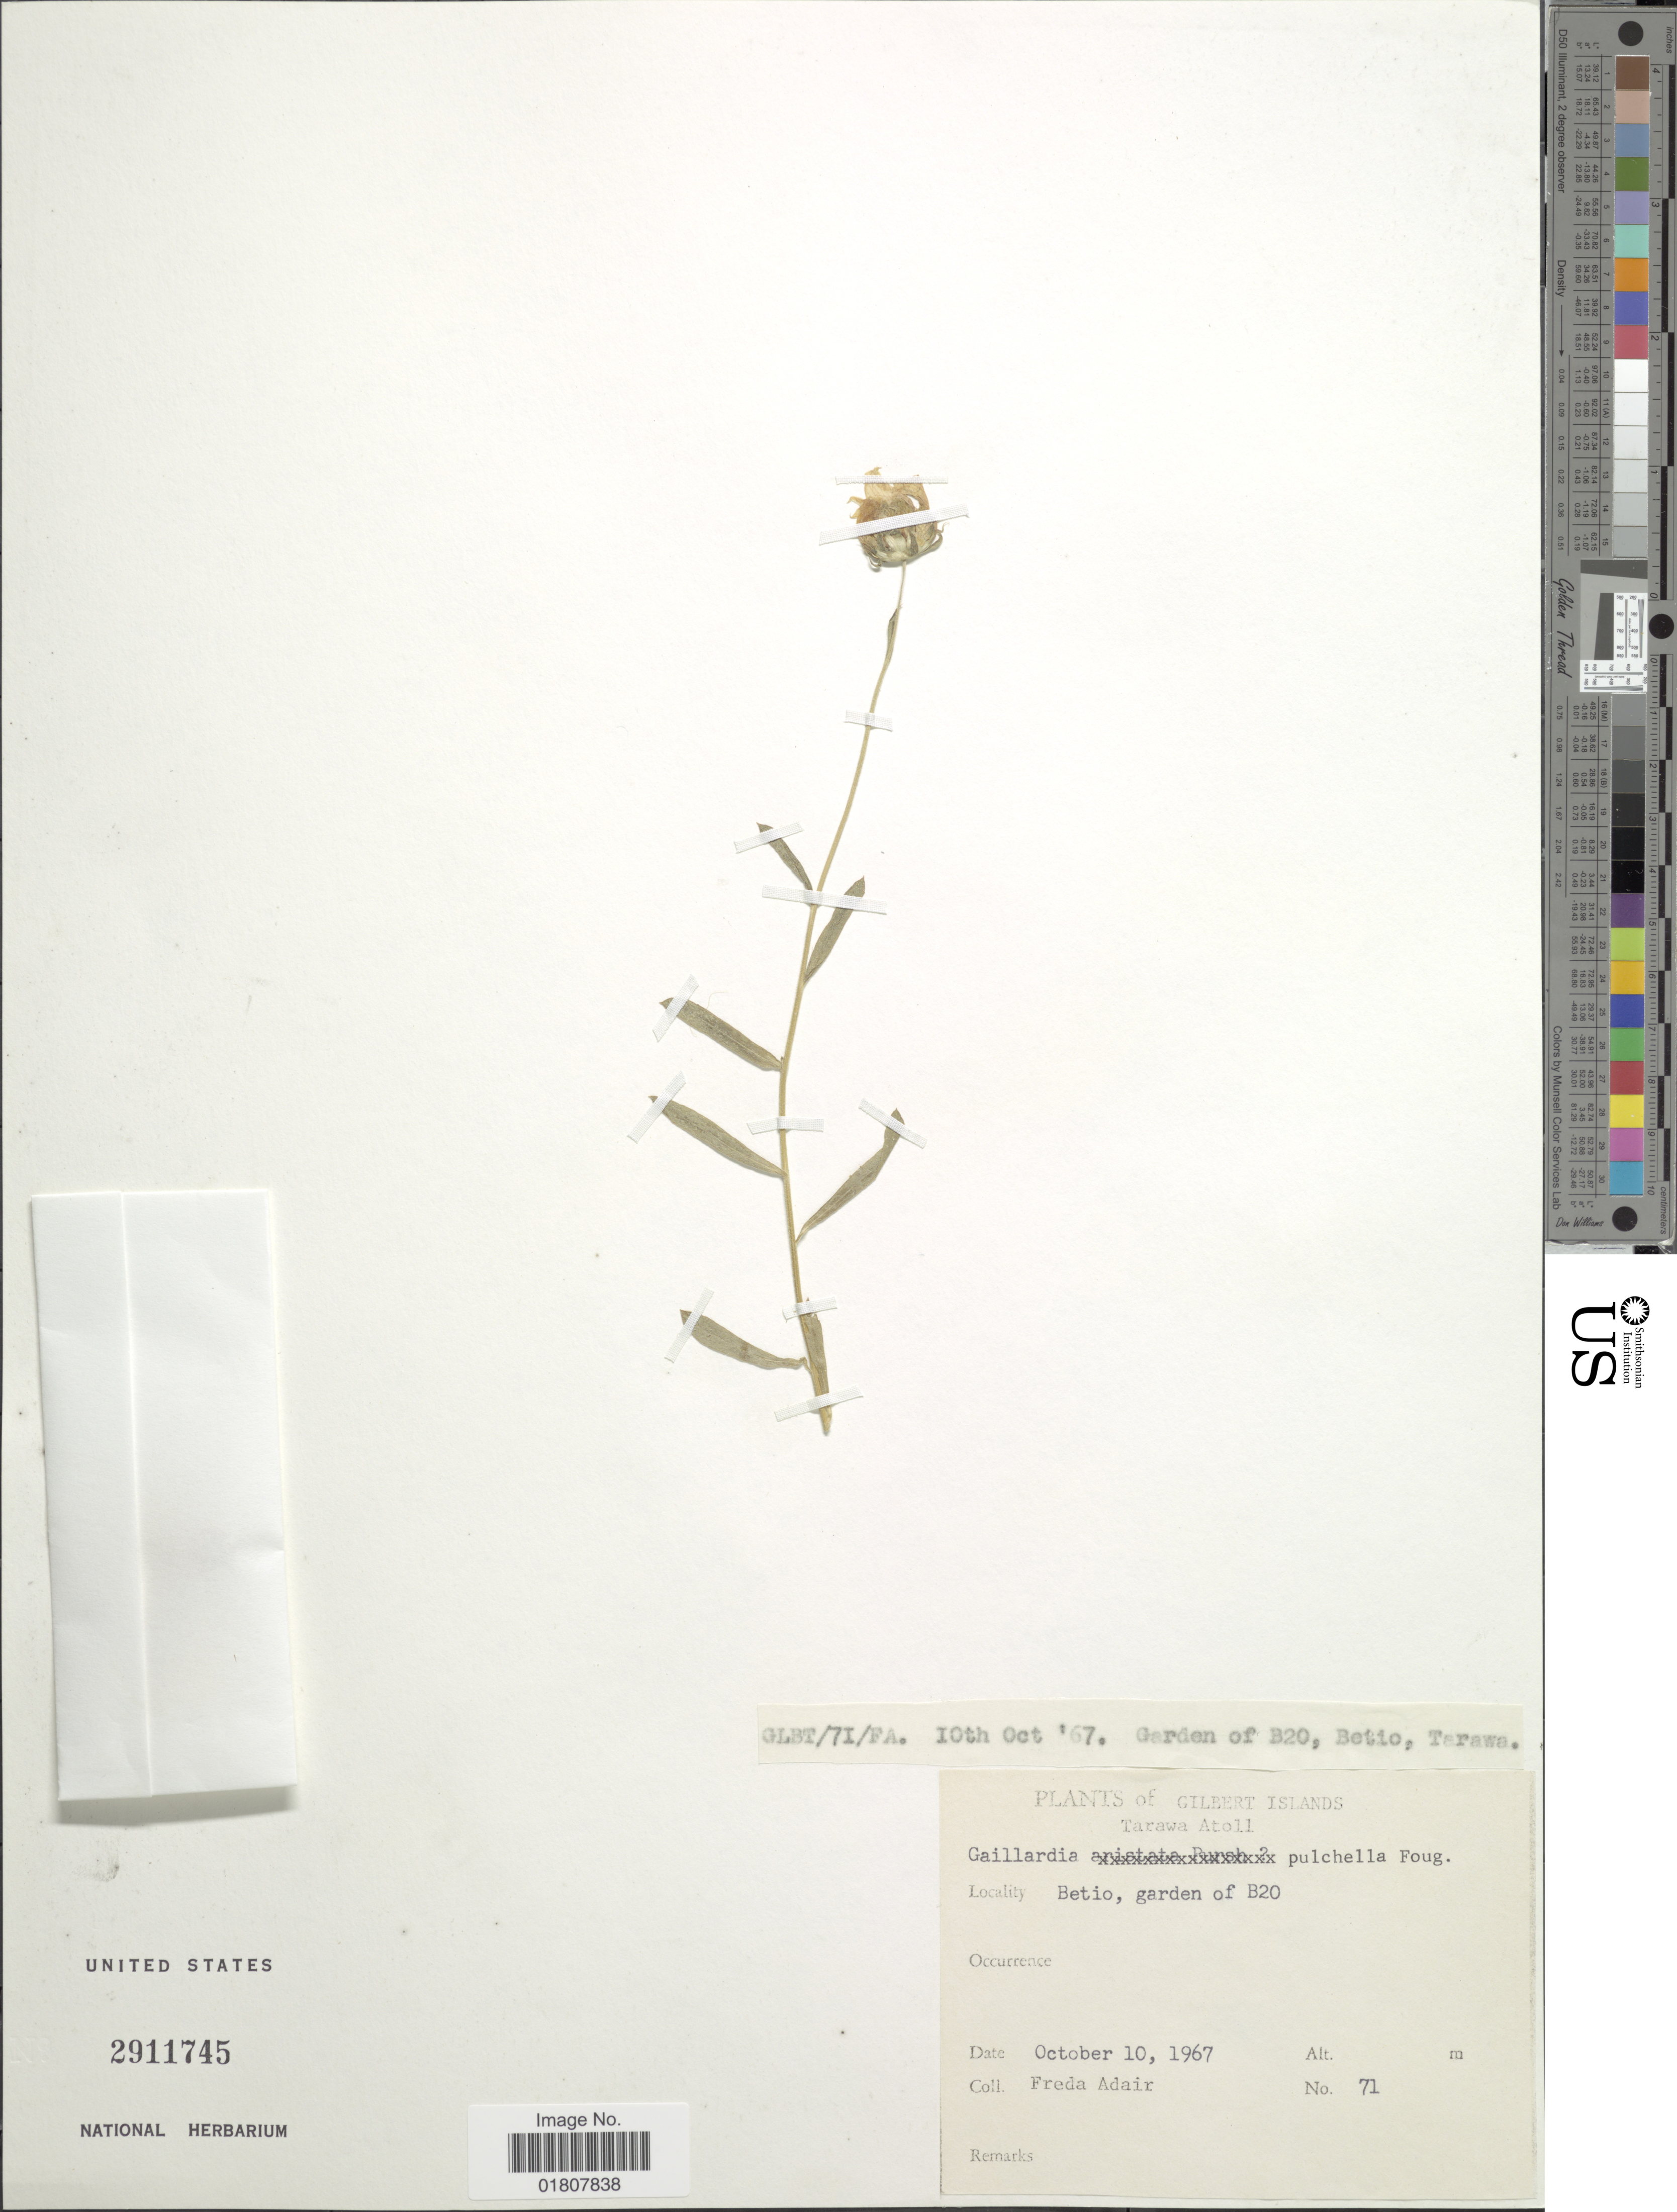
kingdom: Plantae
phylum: Tracheophyta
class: Magnoliopsida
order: Asterales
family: Asteraceae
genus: Gaillardia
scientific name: Gaillardia pulchella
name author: Foug.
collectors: F. Adair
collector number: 71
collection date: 1967-10-10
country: Kiribati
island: Tarawa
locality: Gilbert Islands, Tarawa Atoll, Betio, garden of B20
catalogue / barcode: US 2911745